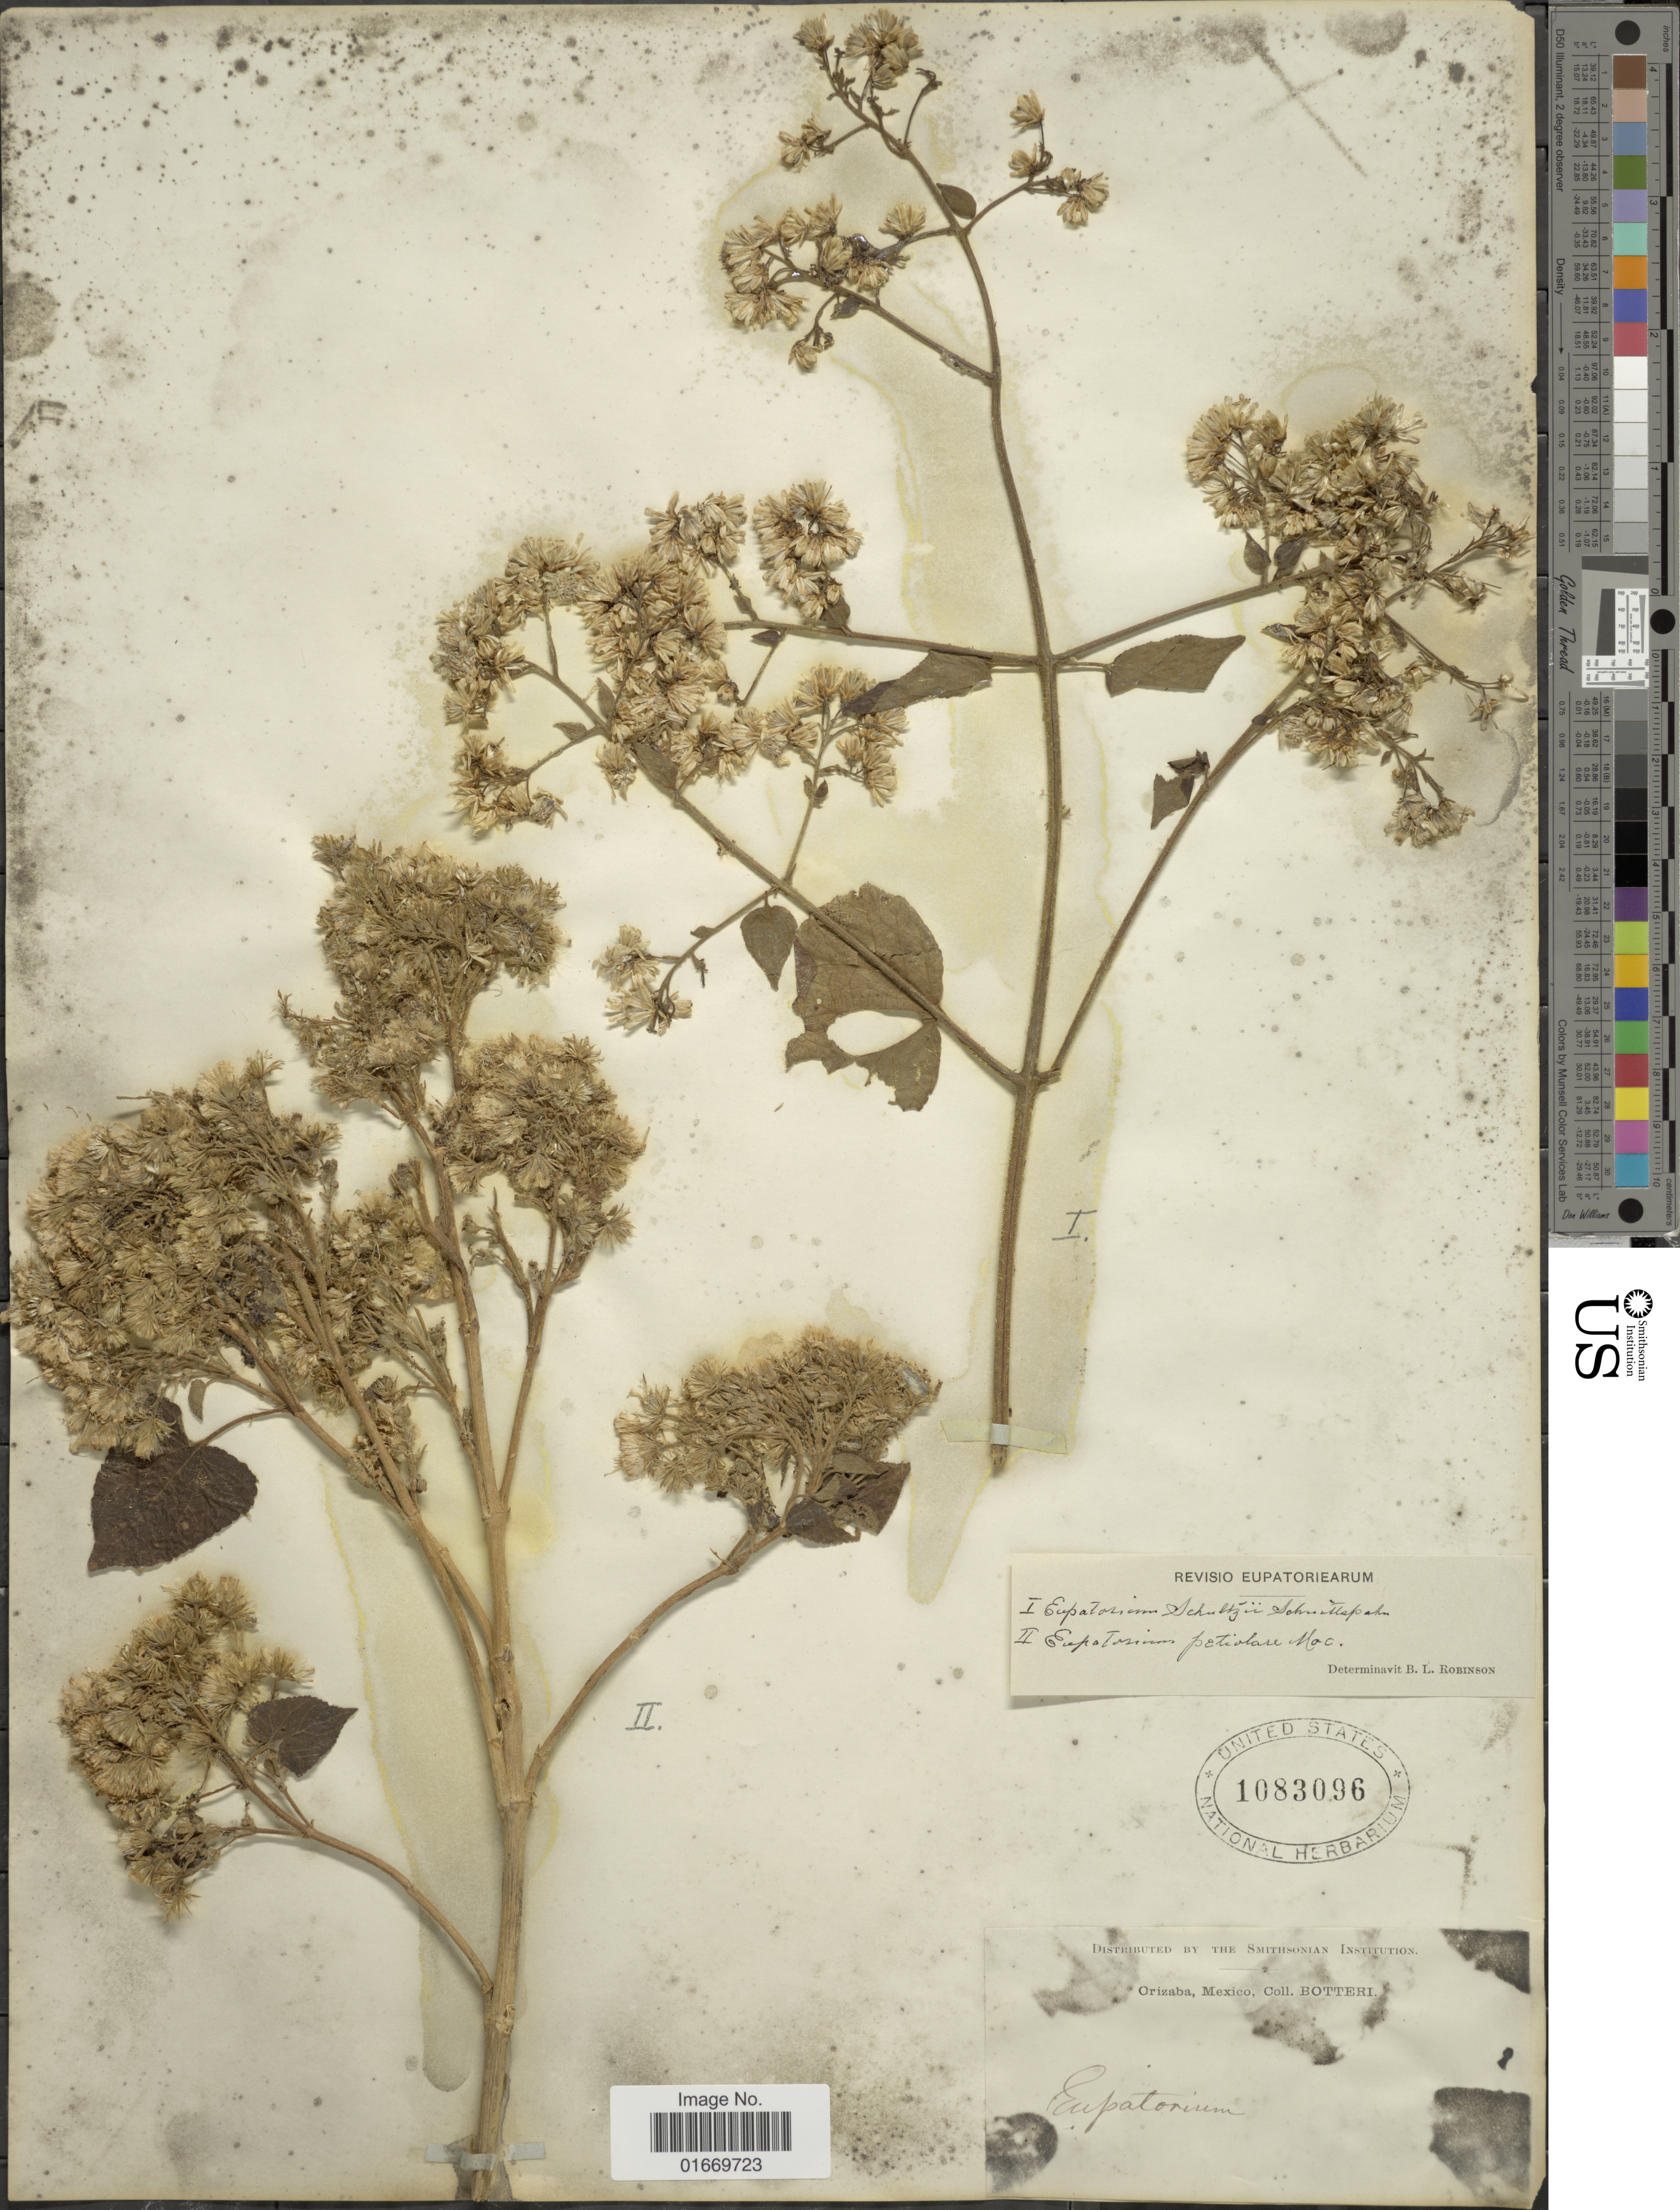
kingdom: Plantae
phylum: Tracheophyta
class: Magnoliopsida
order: Asterales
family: Asteraceae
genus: Peteravenia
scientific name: Peteravenia schultzii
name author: (Schnittsp.) R.M. King & H. Rob.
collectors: M. Botteri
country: Mexico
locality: Orizaba, Mexico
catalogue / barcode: US 1083096